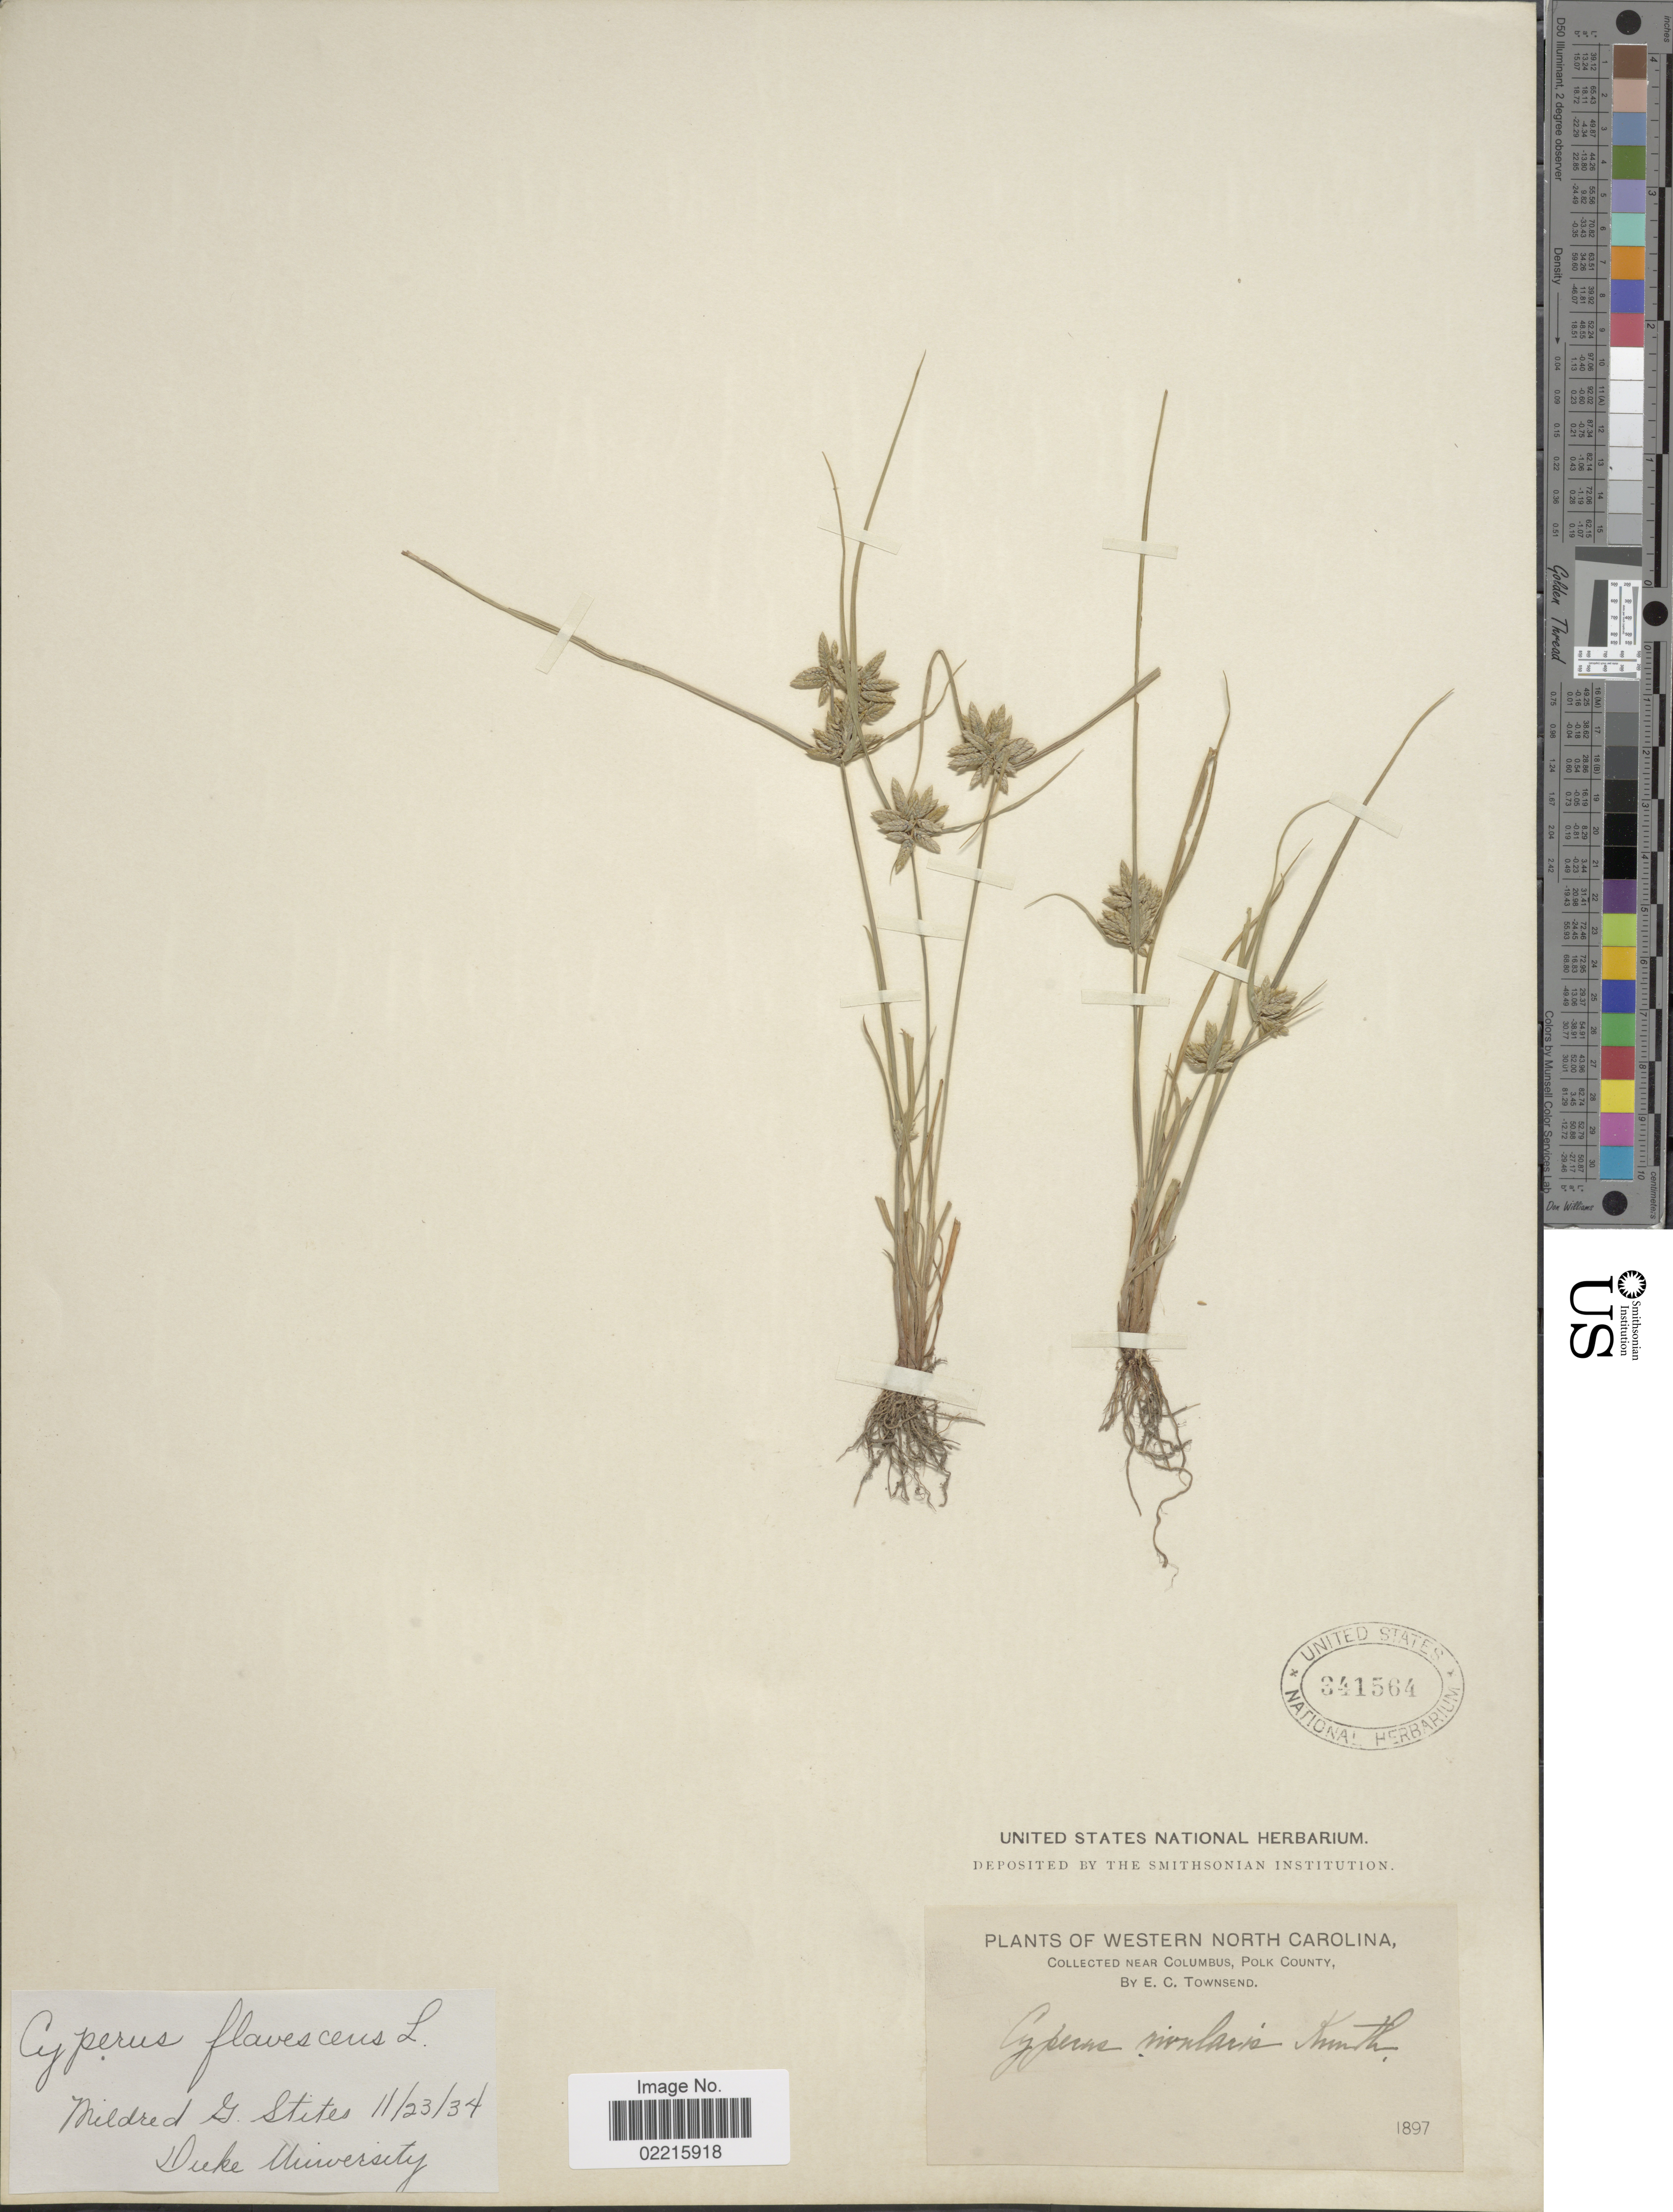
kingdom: Plantae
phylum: Tracheophyta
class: Liliopsida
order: Poales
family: Cyperaceae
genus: Cyperus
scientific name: Cyperus flavescens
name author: L.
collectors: E. C. Townsend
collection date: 1897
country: United States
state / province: North Carolina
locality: Western North Carolina, near Columbus, Polk County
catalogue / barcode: US 341564